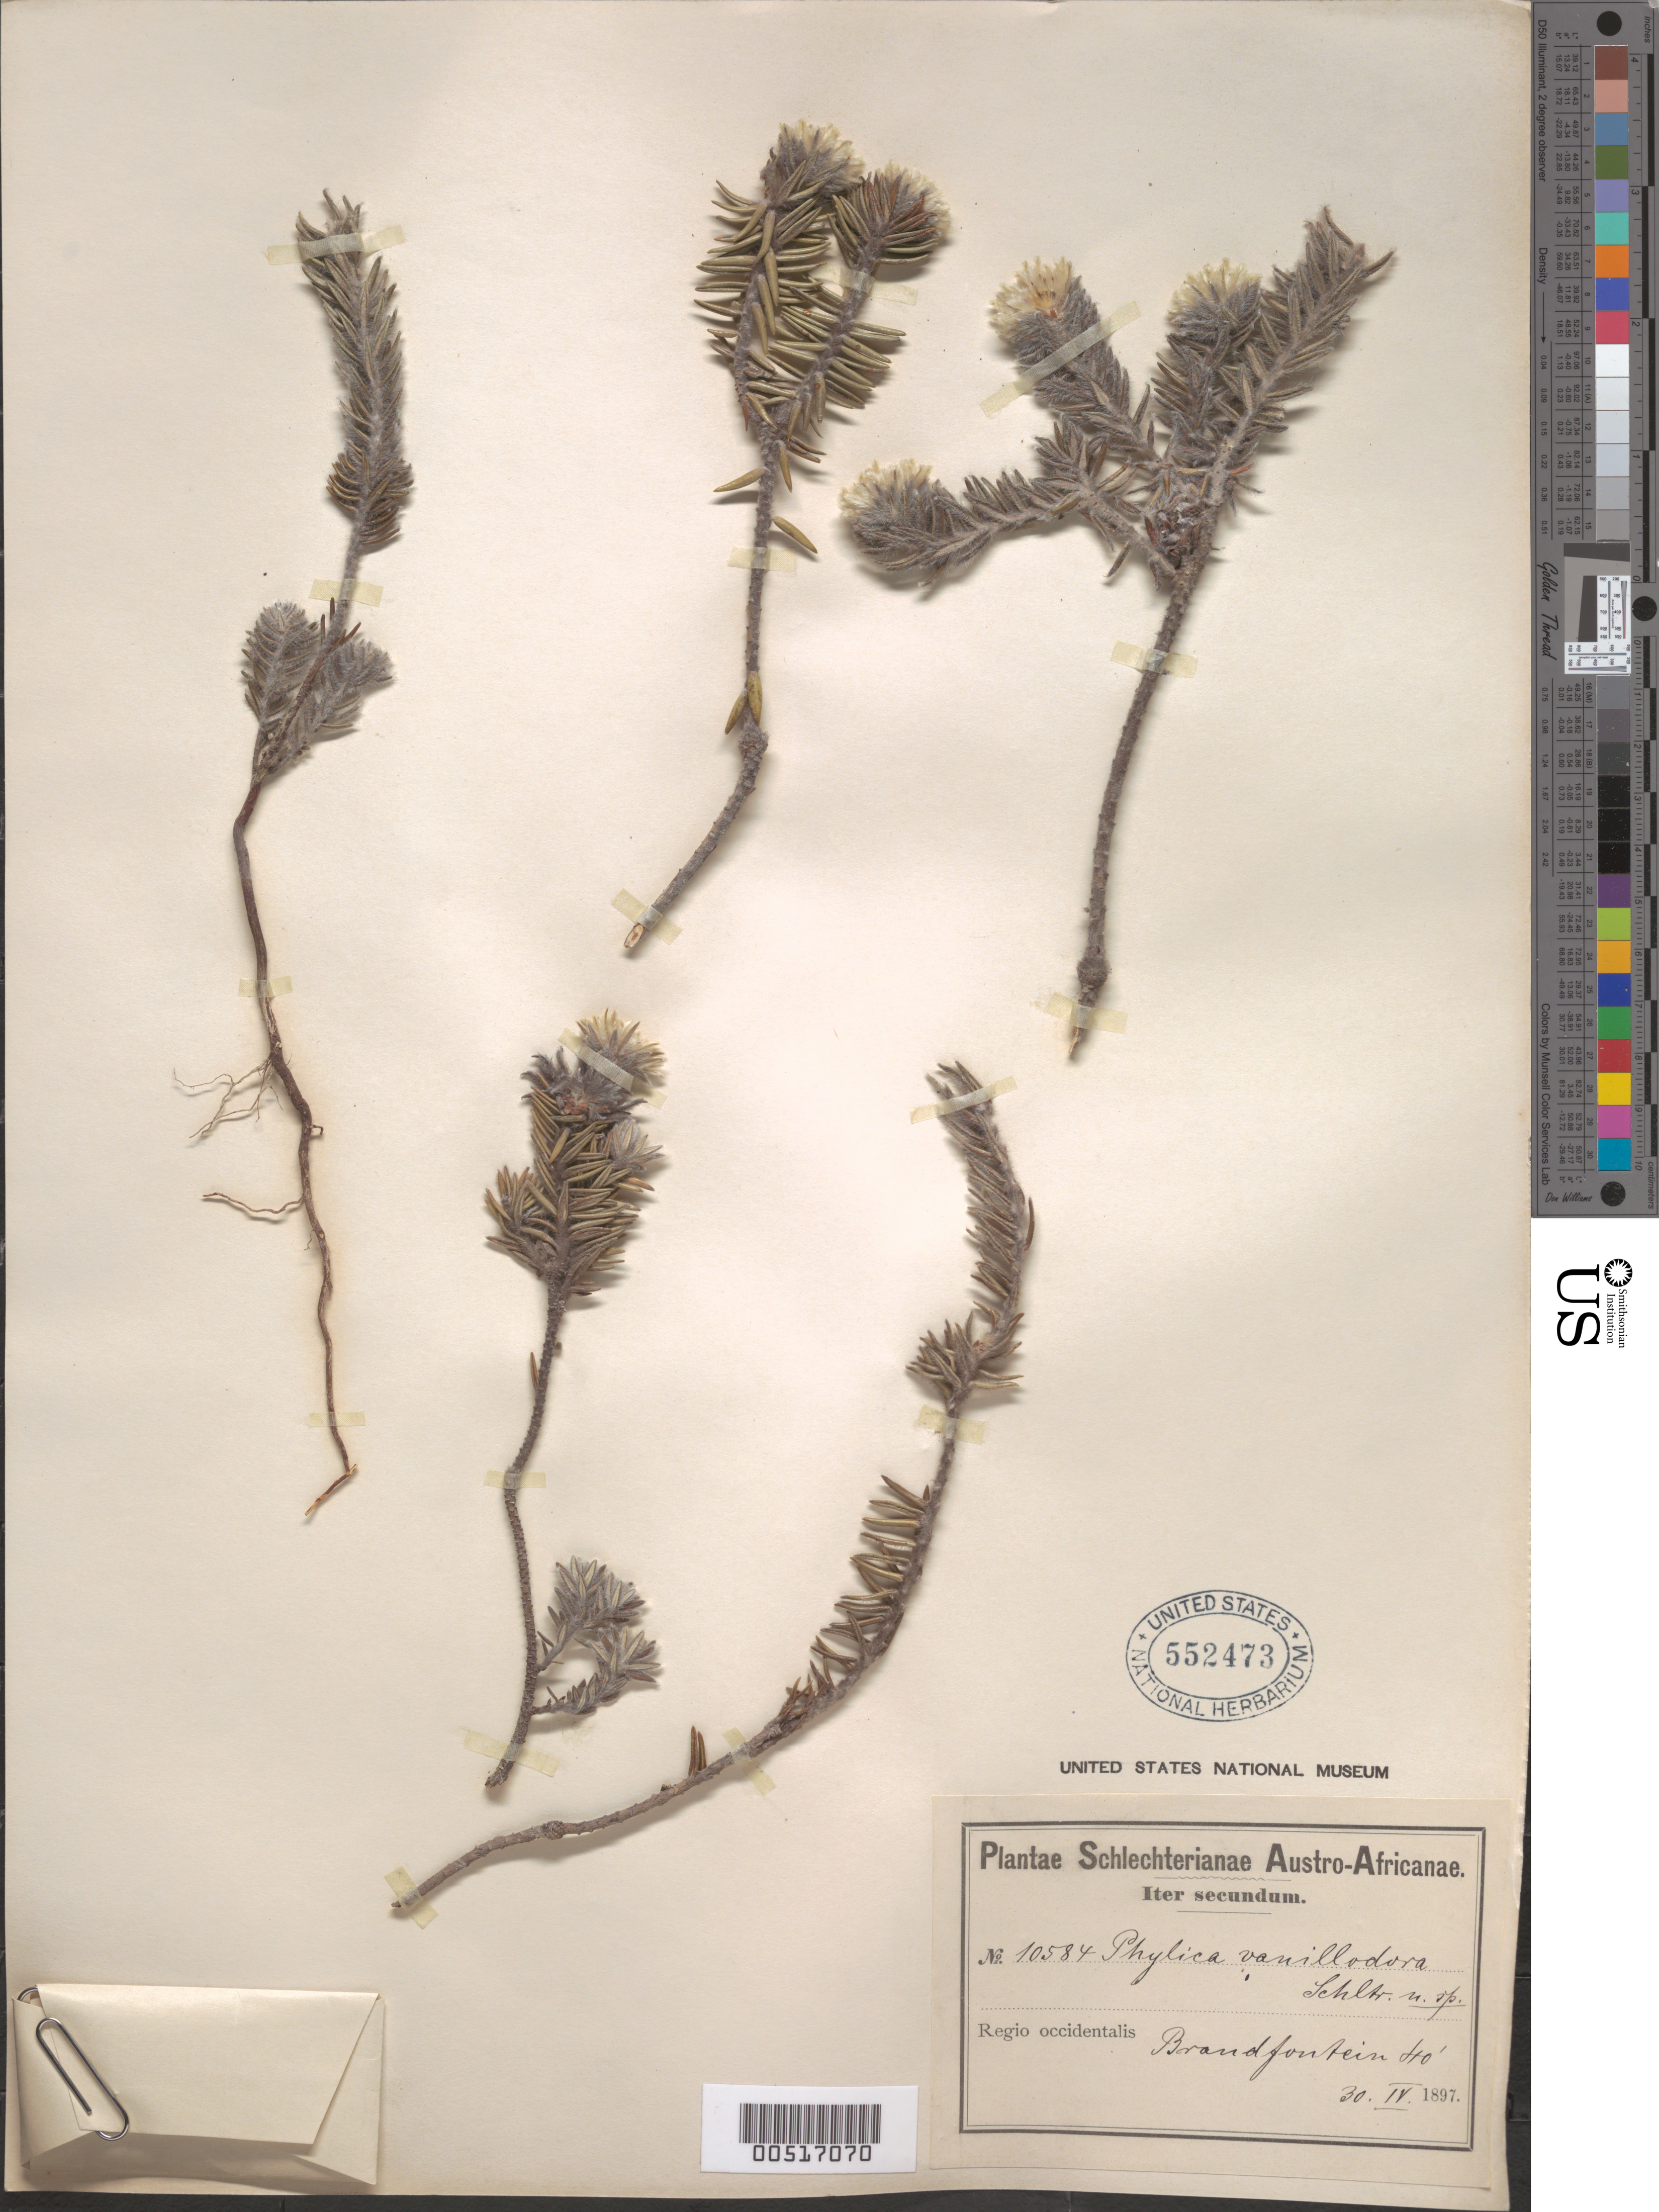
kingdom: Plantae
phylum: Tracheophyta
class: Magnoliopsida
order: Rosales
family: Rhamnaceae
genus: Phylica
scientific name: Phylica vanillodora Schltr., nom. nud.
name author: Schltr.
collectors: F. R. R. Schlechter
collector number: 10584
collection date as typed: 30 Apr 1897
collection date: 1897-04-30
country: South Africa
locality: Brandfonteinn montibus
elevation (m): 40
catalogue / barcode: US 552473